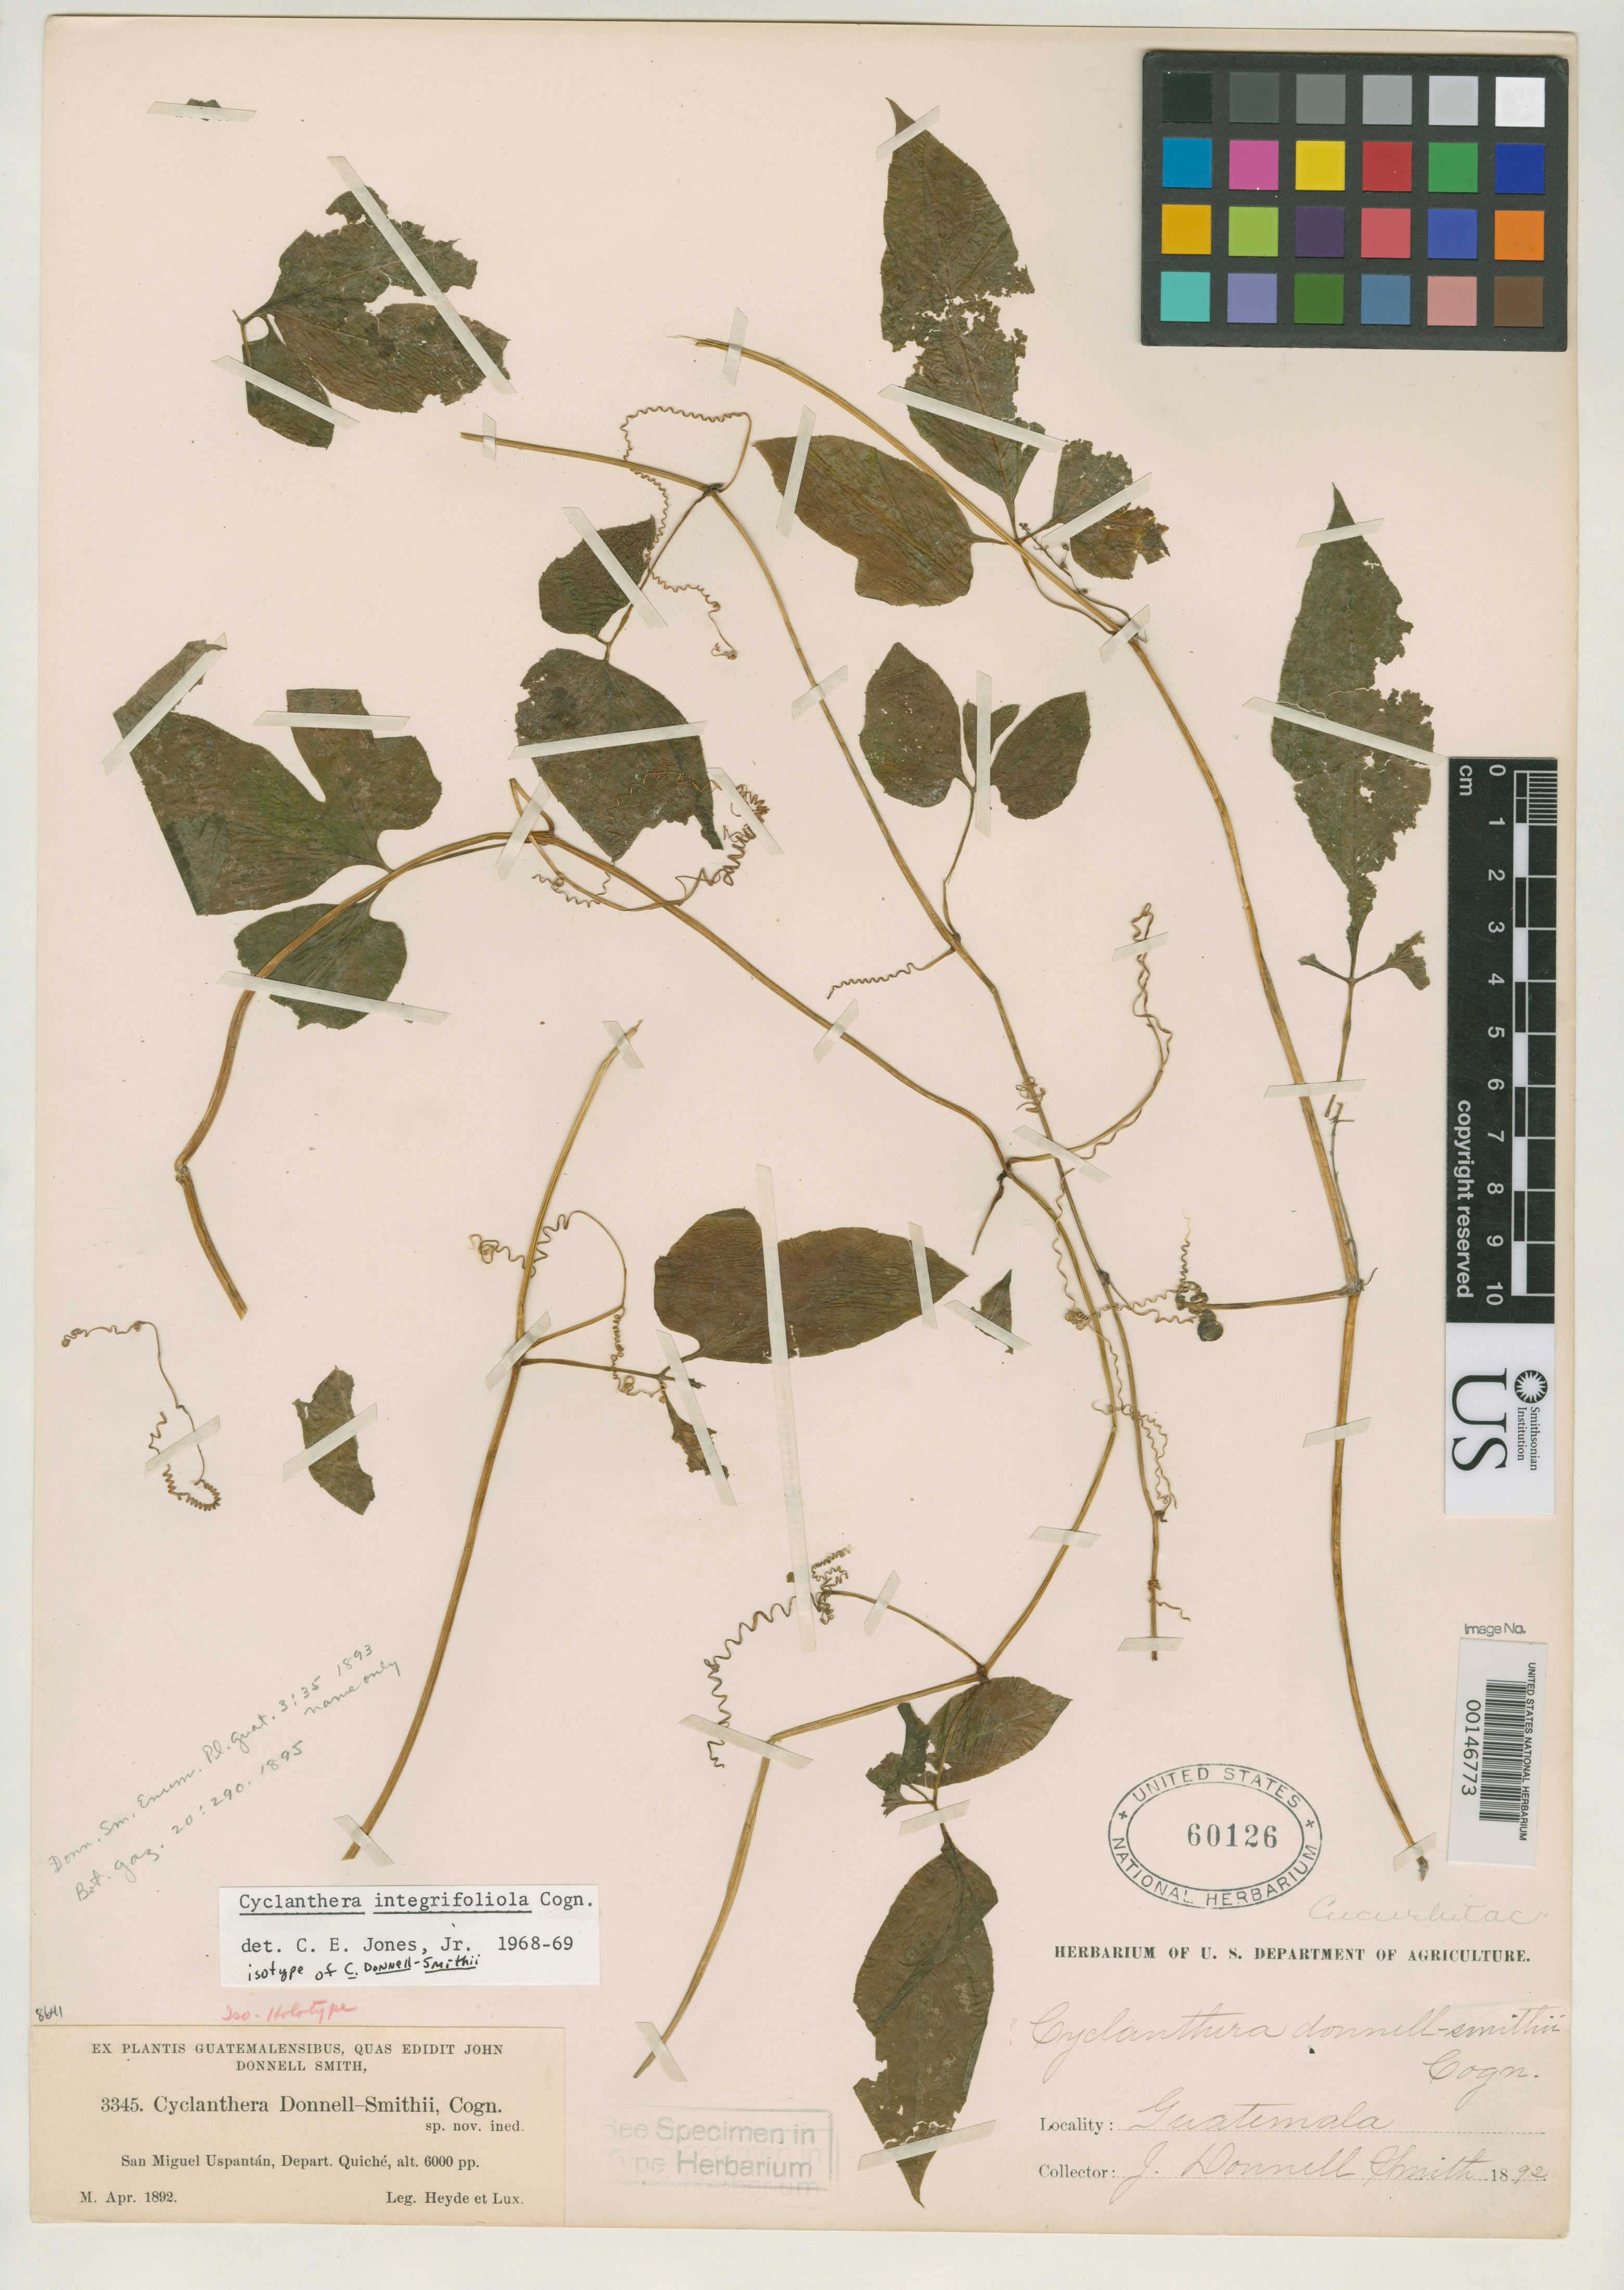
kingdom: Plantae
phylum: Tracheophyta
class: Magnoliopsida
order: Cucurbitales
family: Cucurbitaceae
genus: Cyclanthera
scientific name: Cyclanthera donnell-smithii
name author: Cogn.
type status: Isotype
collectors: E. T. Heyde & E. Lux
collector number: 3345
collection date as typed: Apr 1892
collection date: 1892-04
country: Guatemala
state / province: El Quiché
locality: San Miguel Uspantán; alt. 6000 ft.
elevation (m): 1829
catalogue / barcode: US 60126